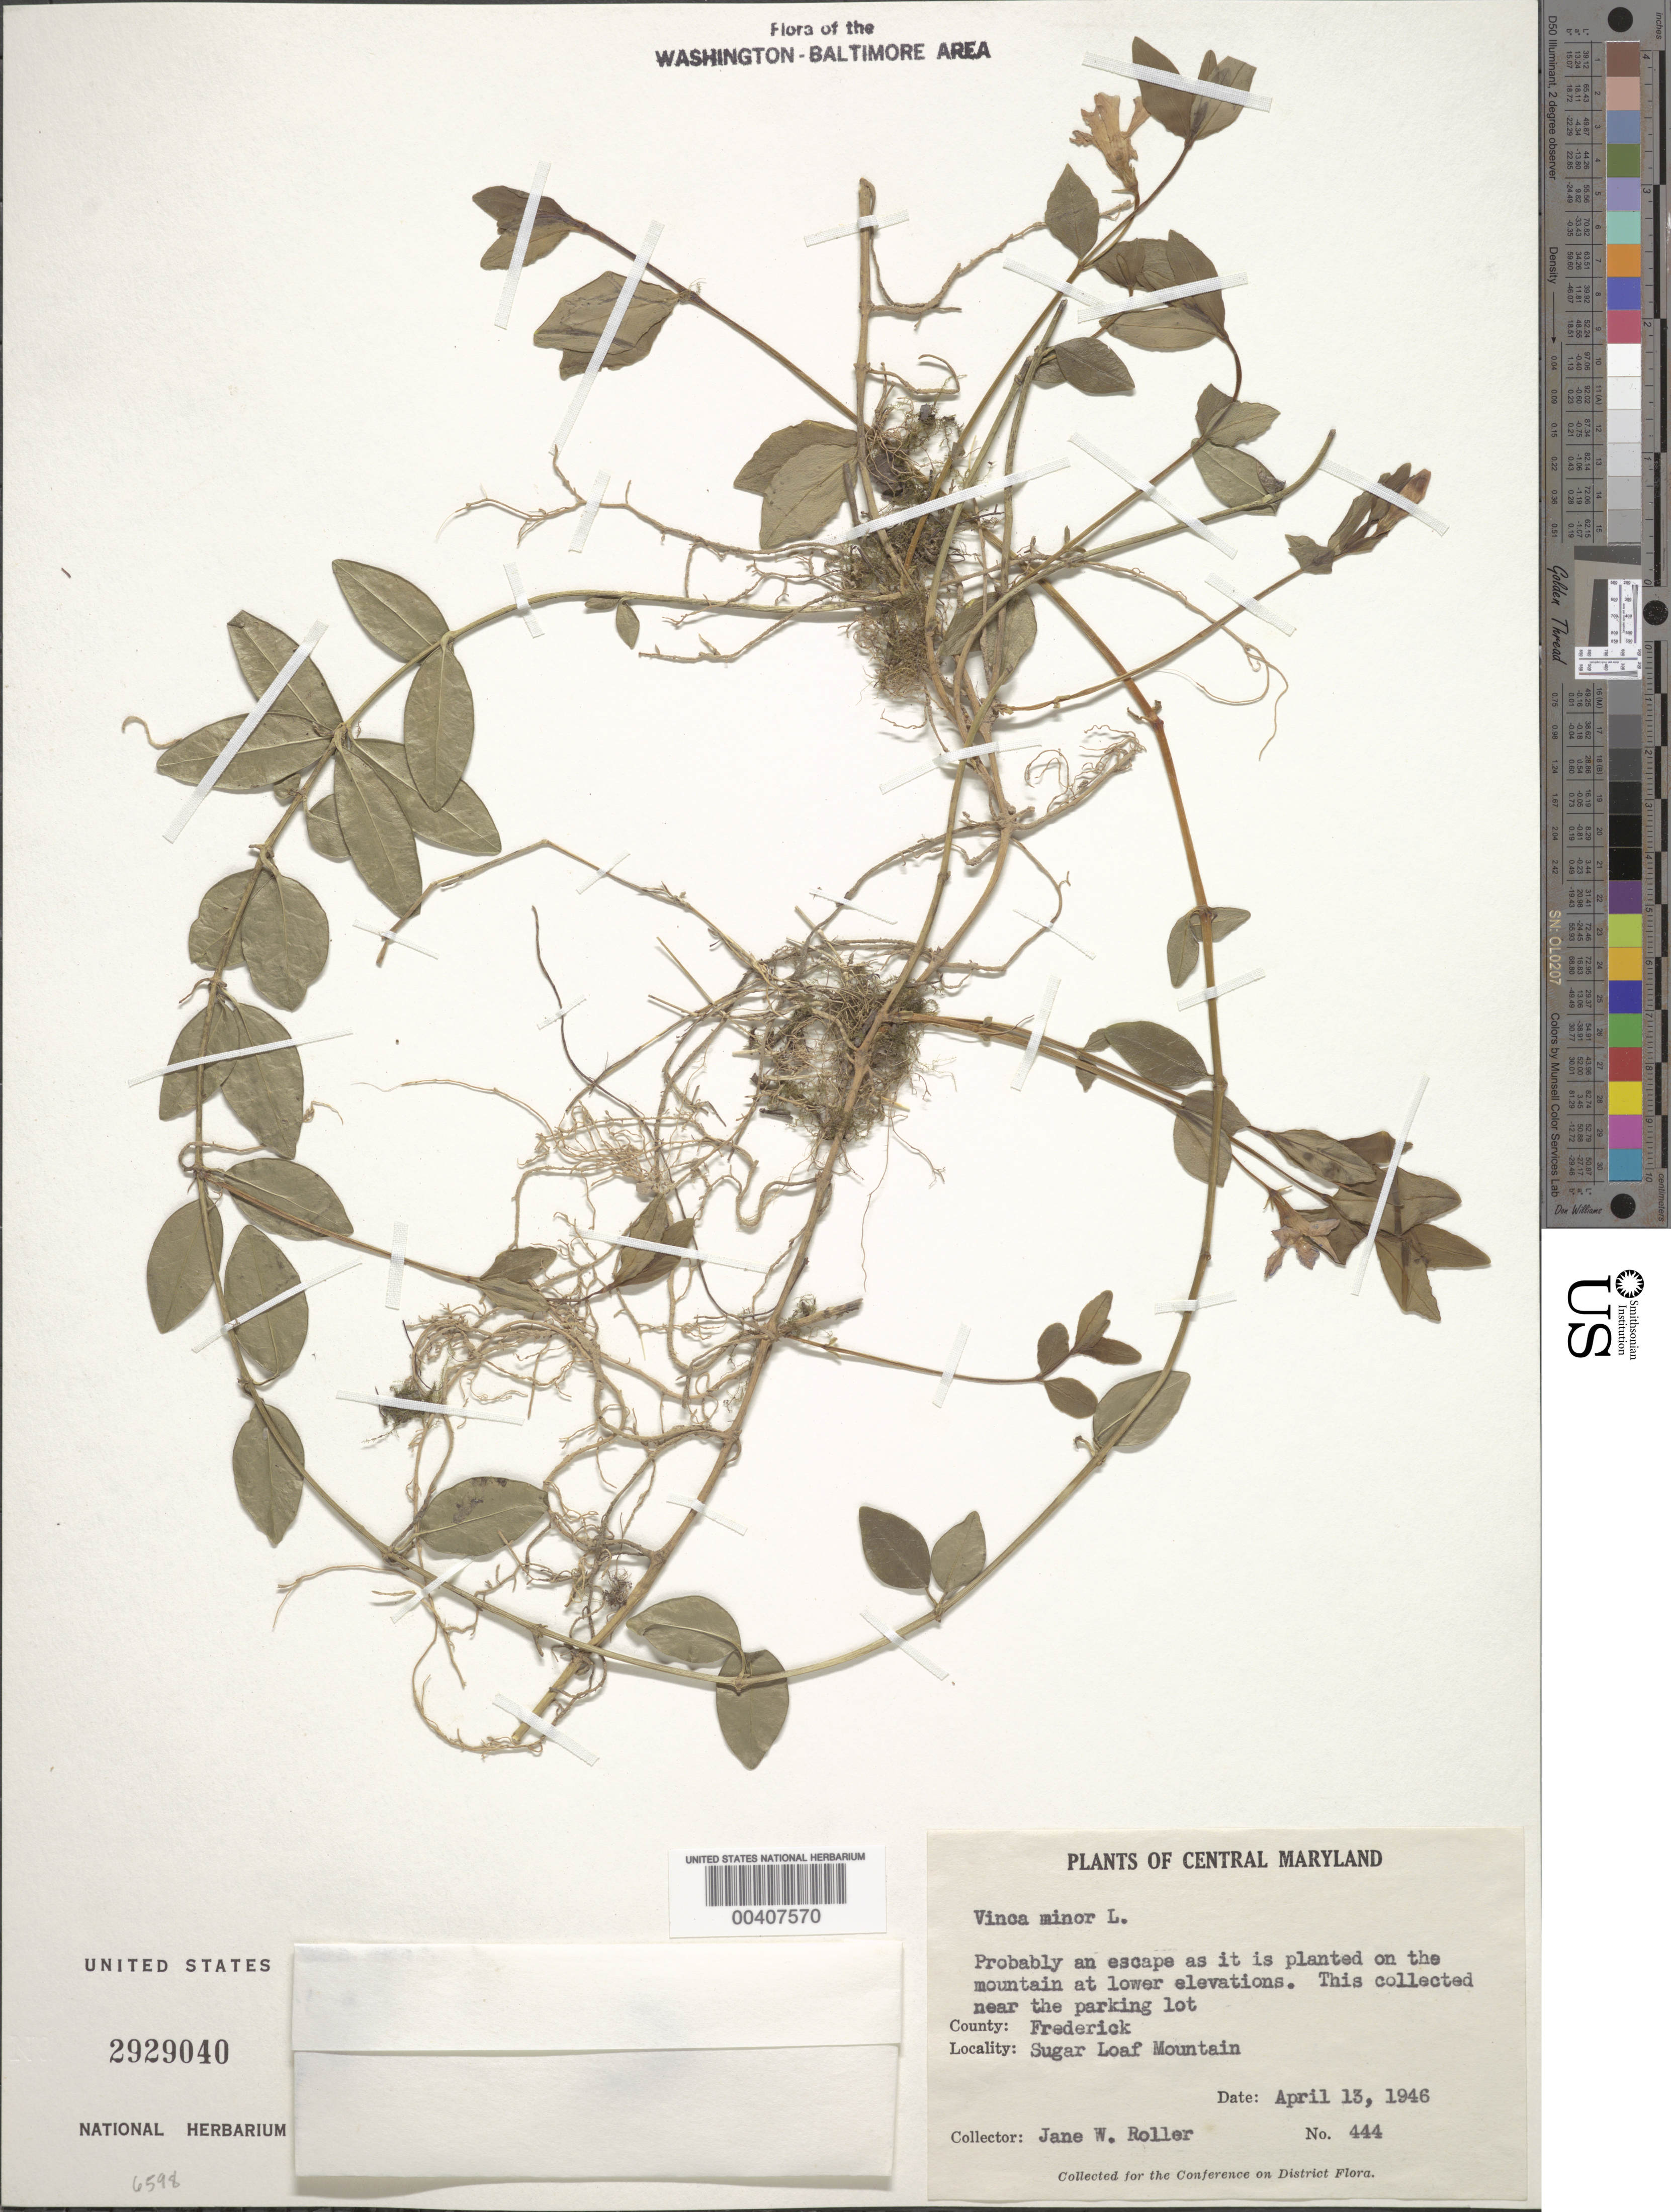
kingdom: Plantae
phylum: Tracheophyta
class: Magnoliopsida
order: Gentianales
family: Apocynaceae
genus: Vinca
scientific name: Vinca minor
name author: L.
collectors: J. W. Roller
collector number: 444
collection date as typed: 13 Apr 1946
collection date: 1946-04-13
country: United States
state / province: Maryland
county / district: Frederick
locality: Sugar Loaf Mountain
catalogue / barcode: US 2929040